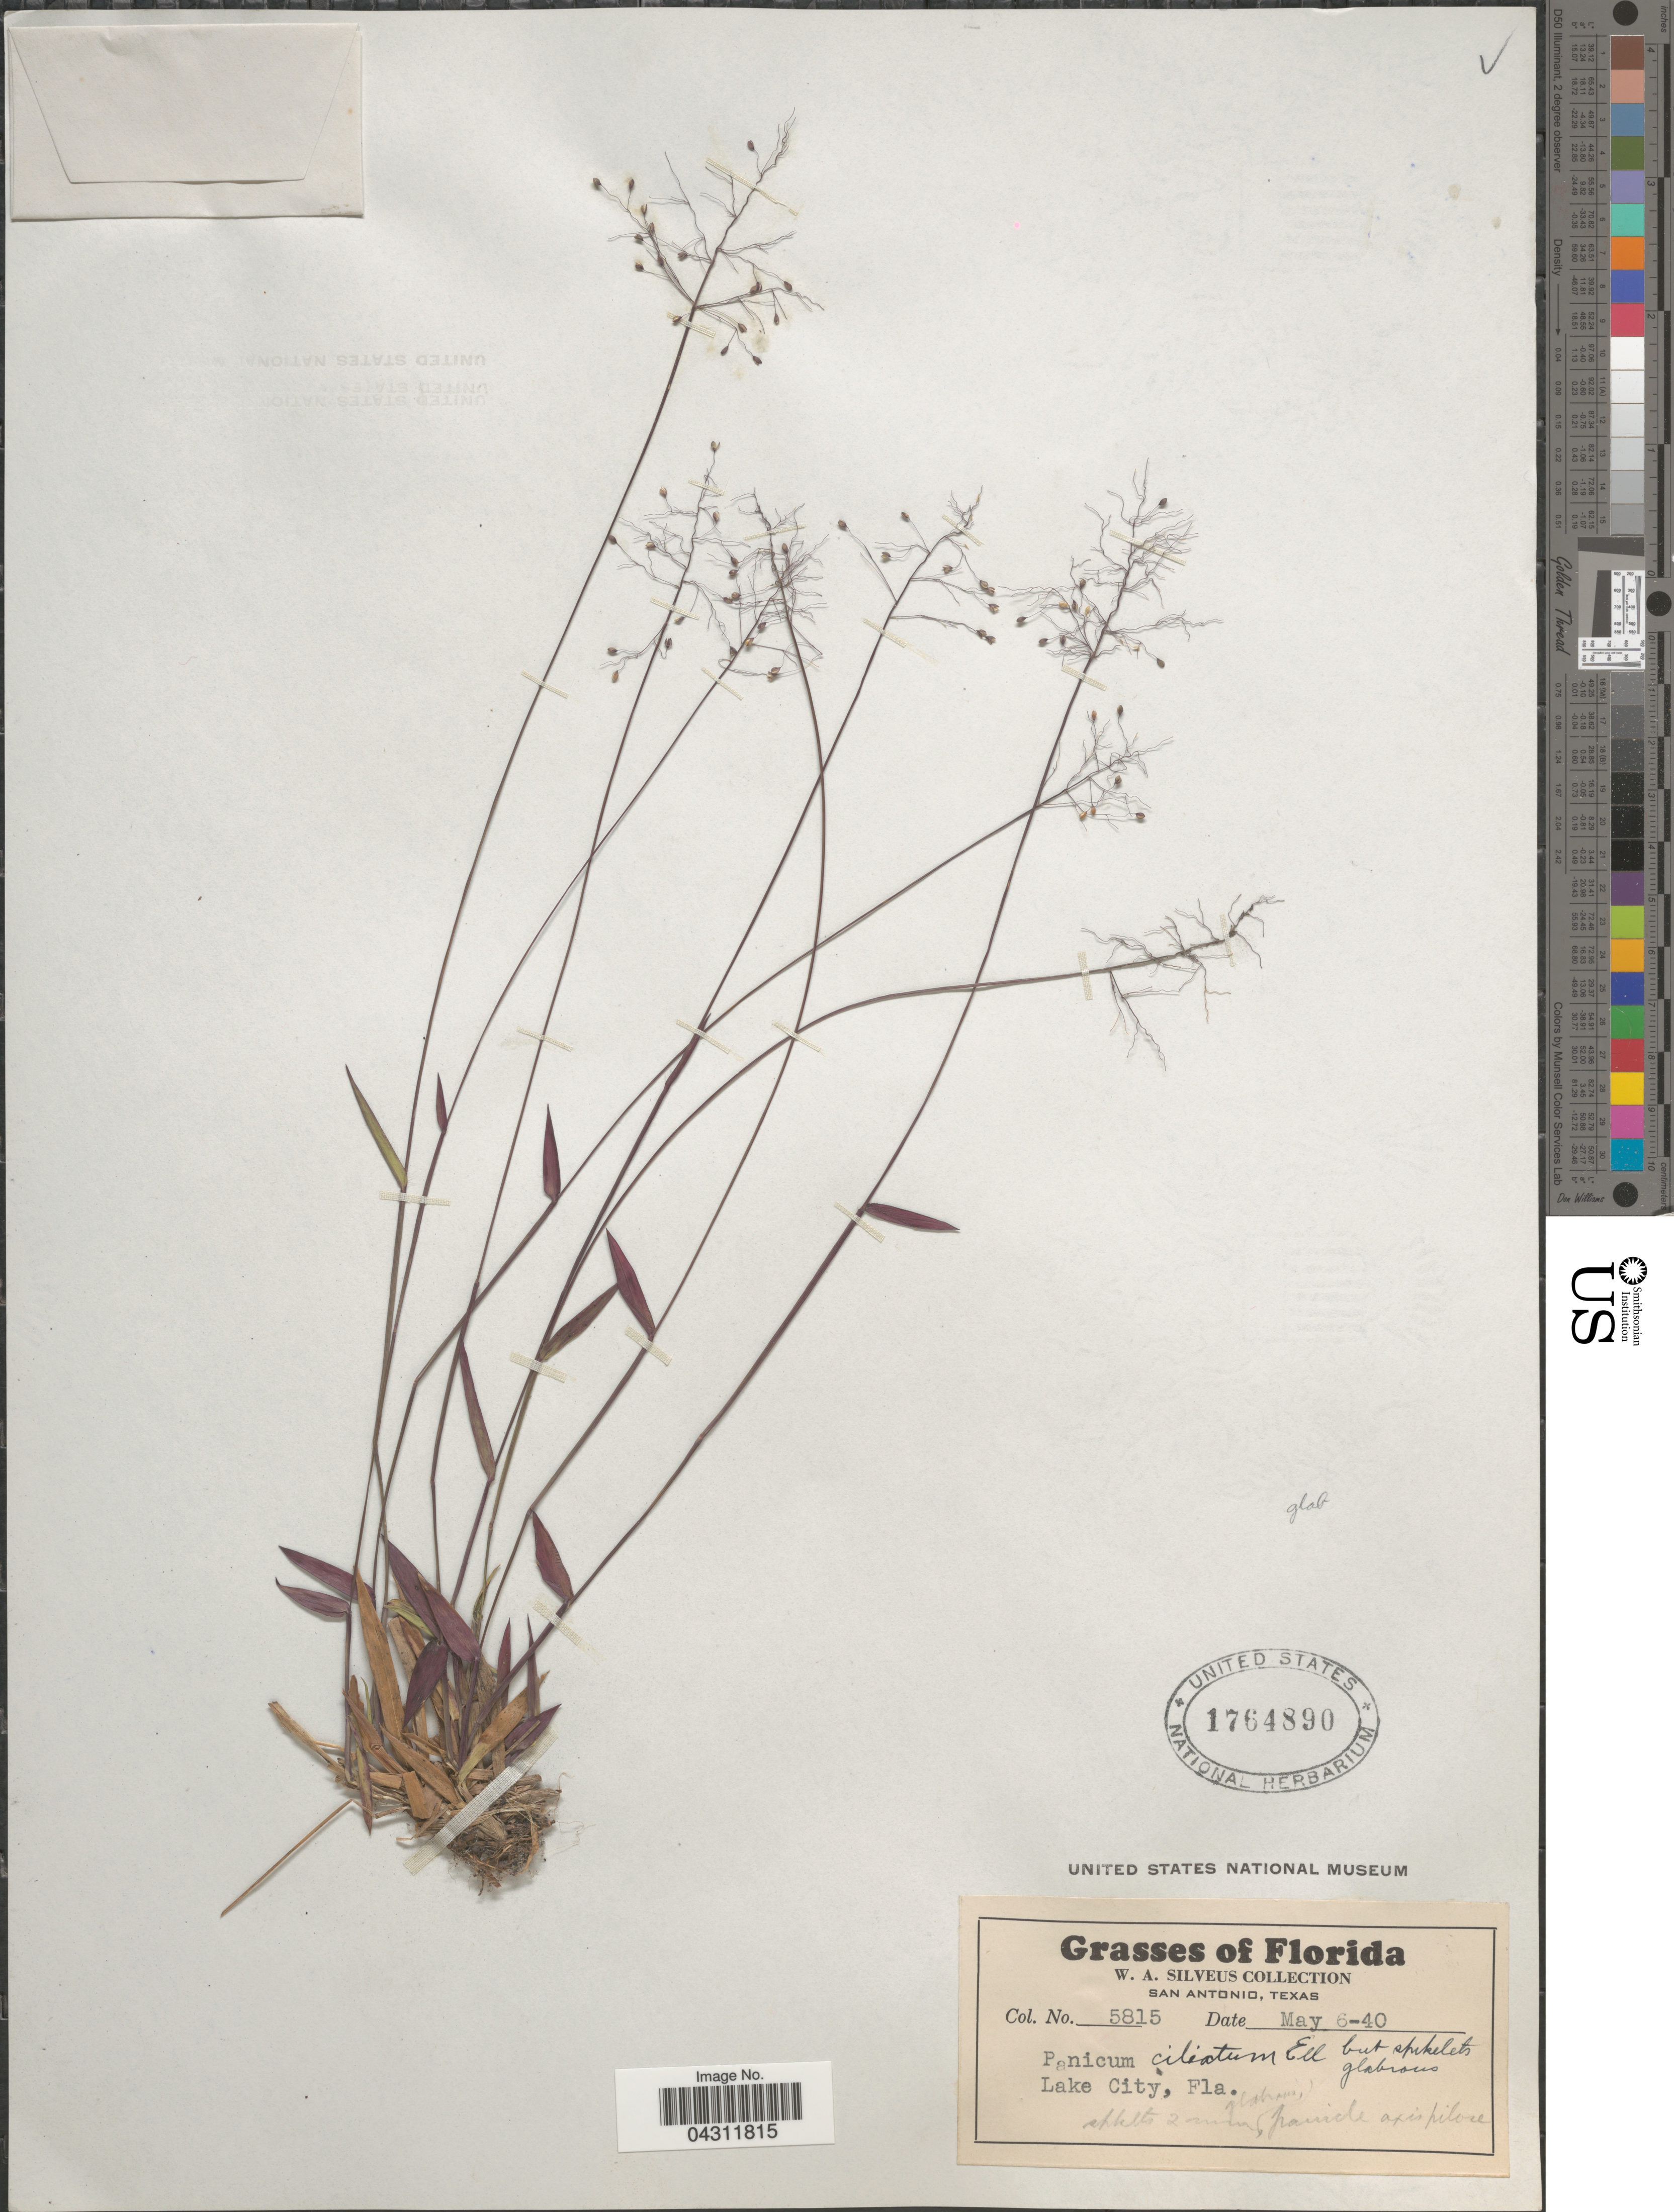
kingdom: Plantae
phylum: Tracheophyta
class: Liliopsida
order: Poales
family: Poaceae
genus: Dichanthelium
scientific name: Dichanthelium strigosum var. leucoblepharis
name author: (Trin.) Freckmann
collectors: W. Silveus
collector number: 5815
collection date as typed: Transcribed d/m/y: 6/5/40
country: United States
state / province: Florida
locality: Lake City.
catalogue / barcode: US 1764890